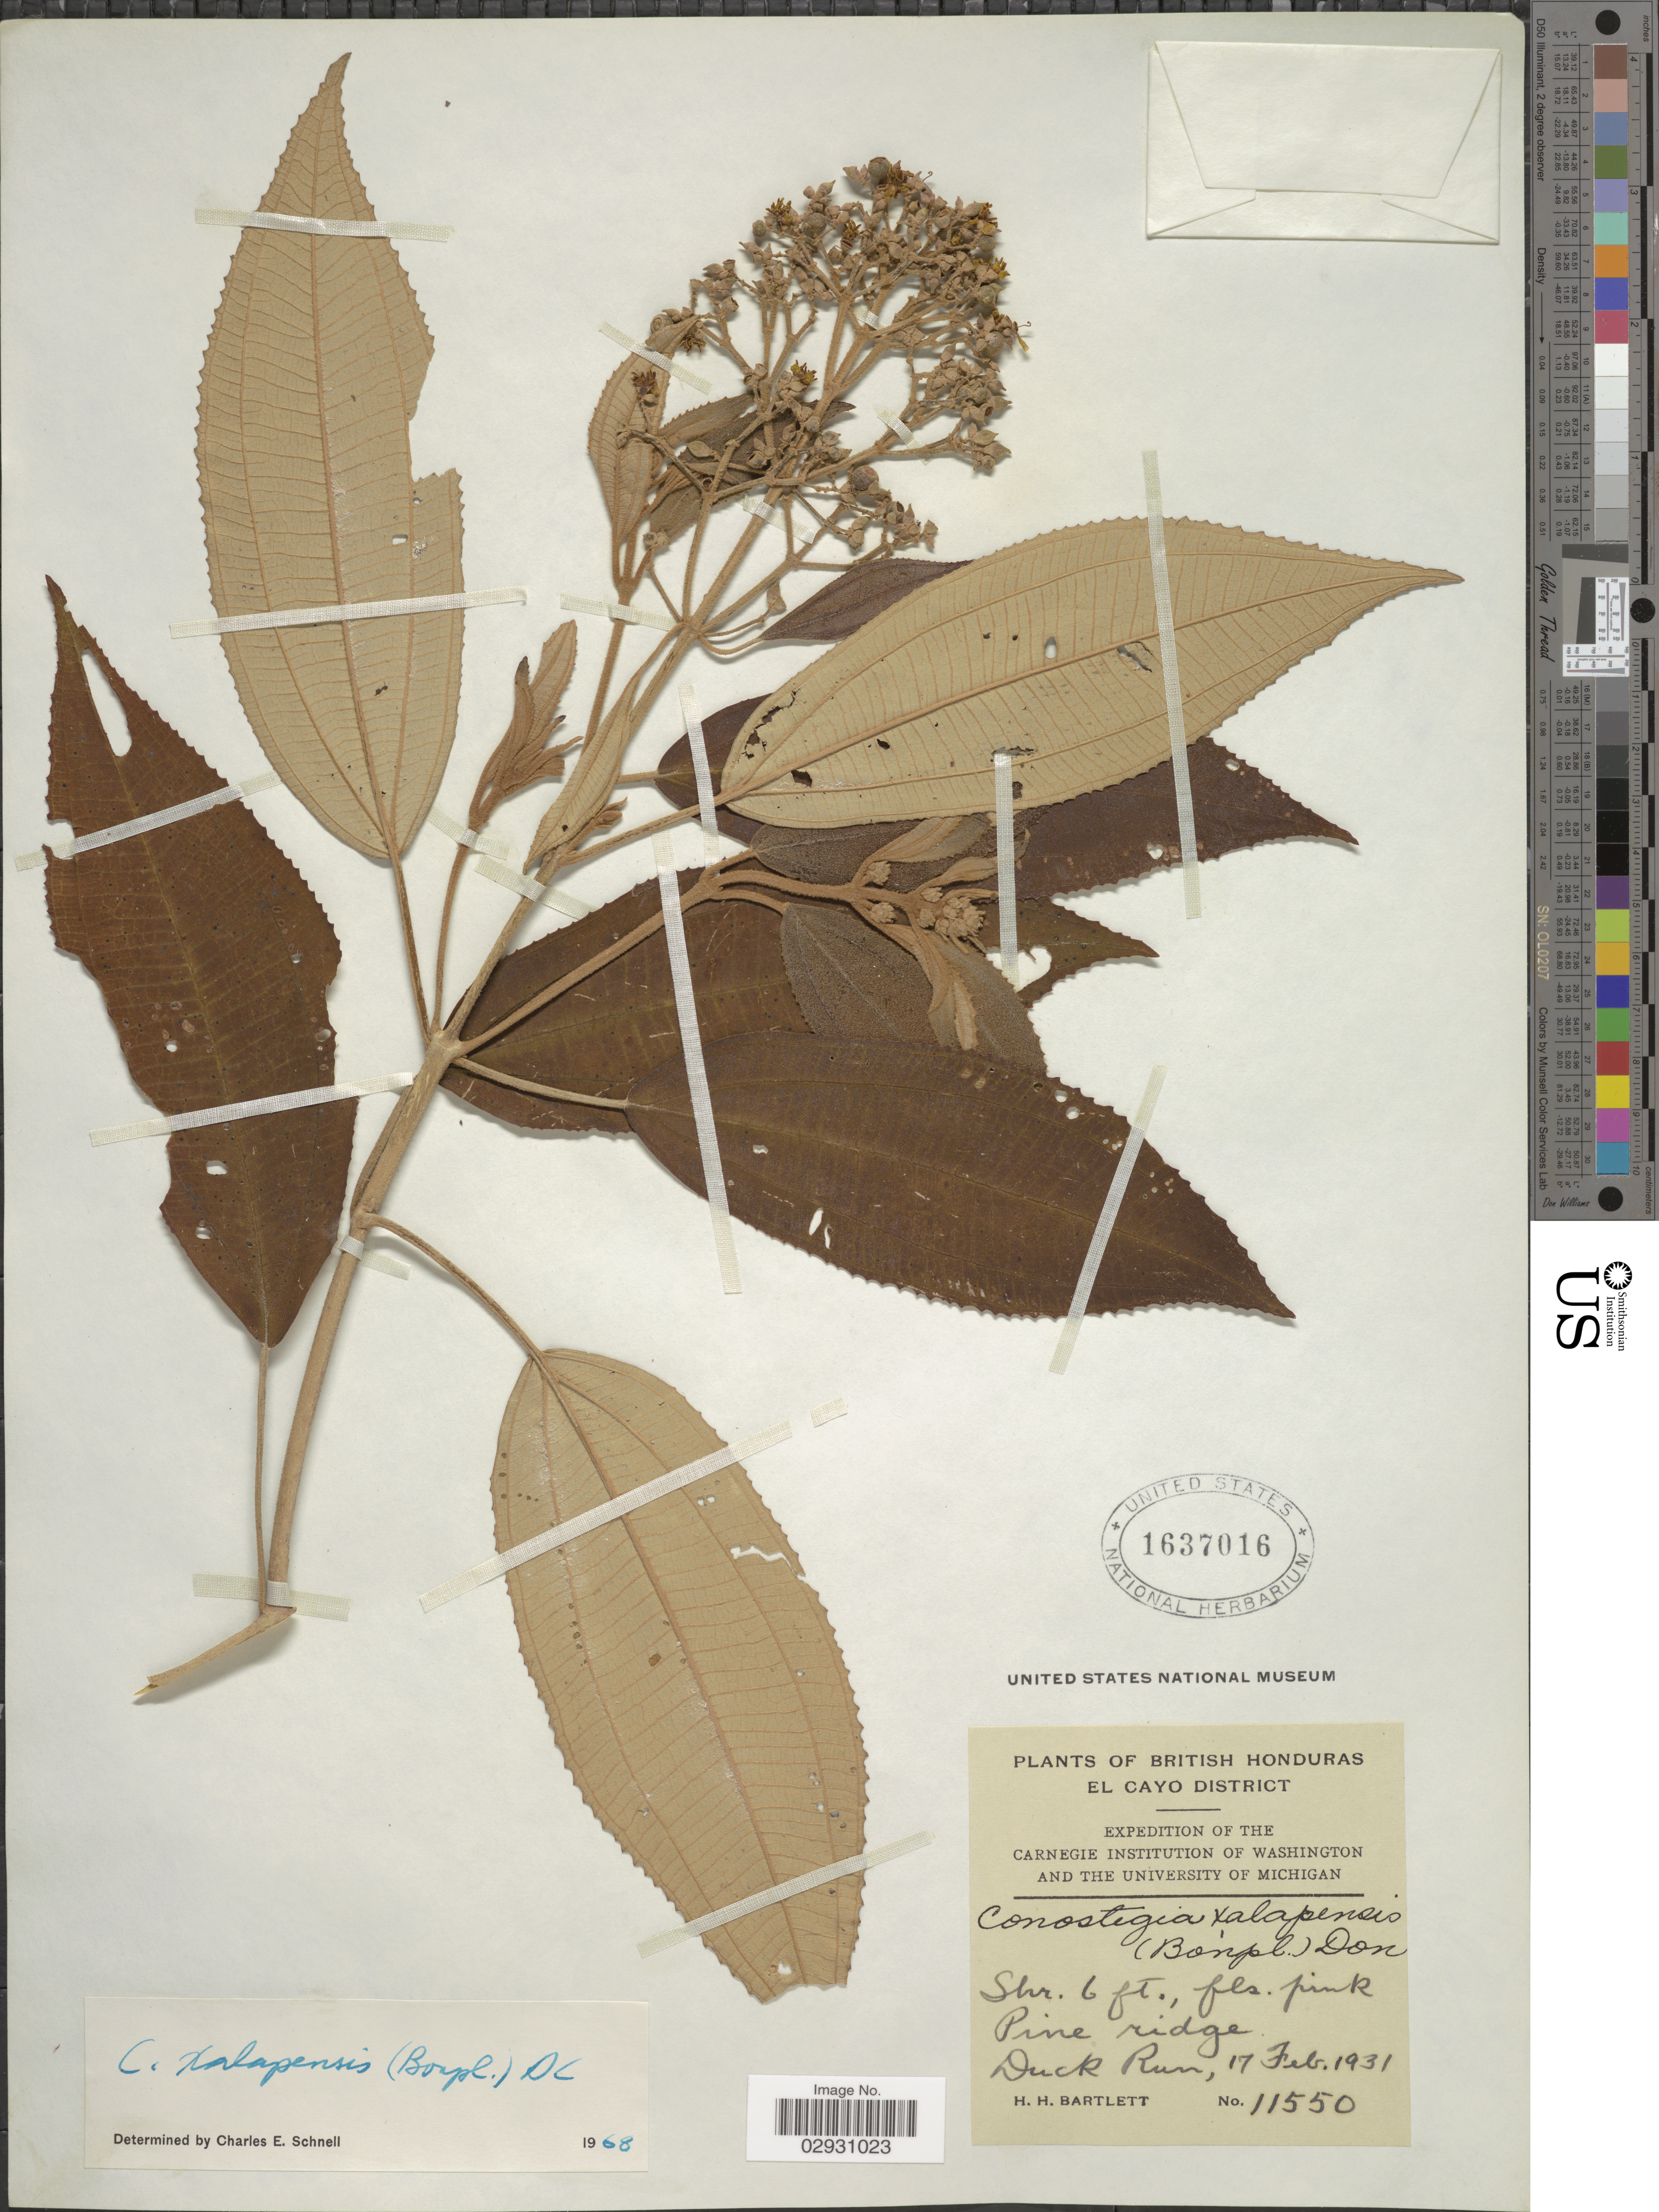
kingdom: Plantae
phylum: Tracheophyta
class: Magnoliopsida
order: Myrtales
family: Melastomataceae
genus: Conostegia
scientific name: Conostegia quadrangularis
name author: Schltdl. ex Steud.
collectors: H. H. Bartlett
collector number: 11550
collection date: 1931-02-17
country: Belize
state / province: Cayo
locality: British Honduras, El Cayo District, Duck Run.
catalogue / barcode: US 1637016